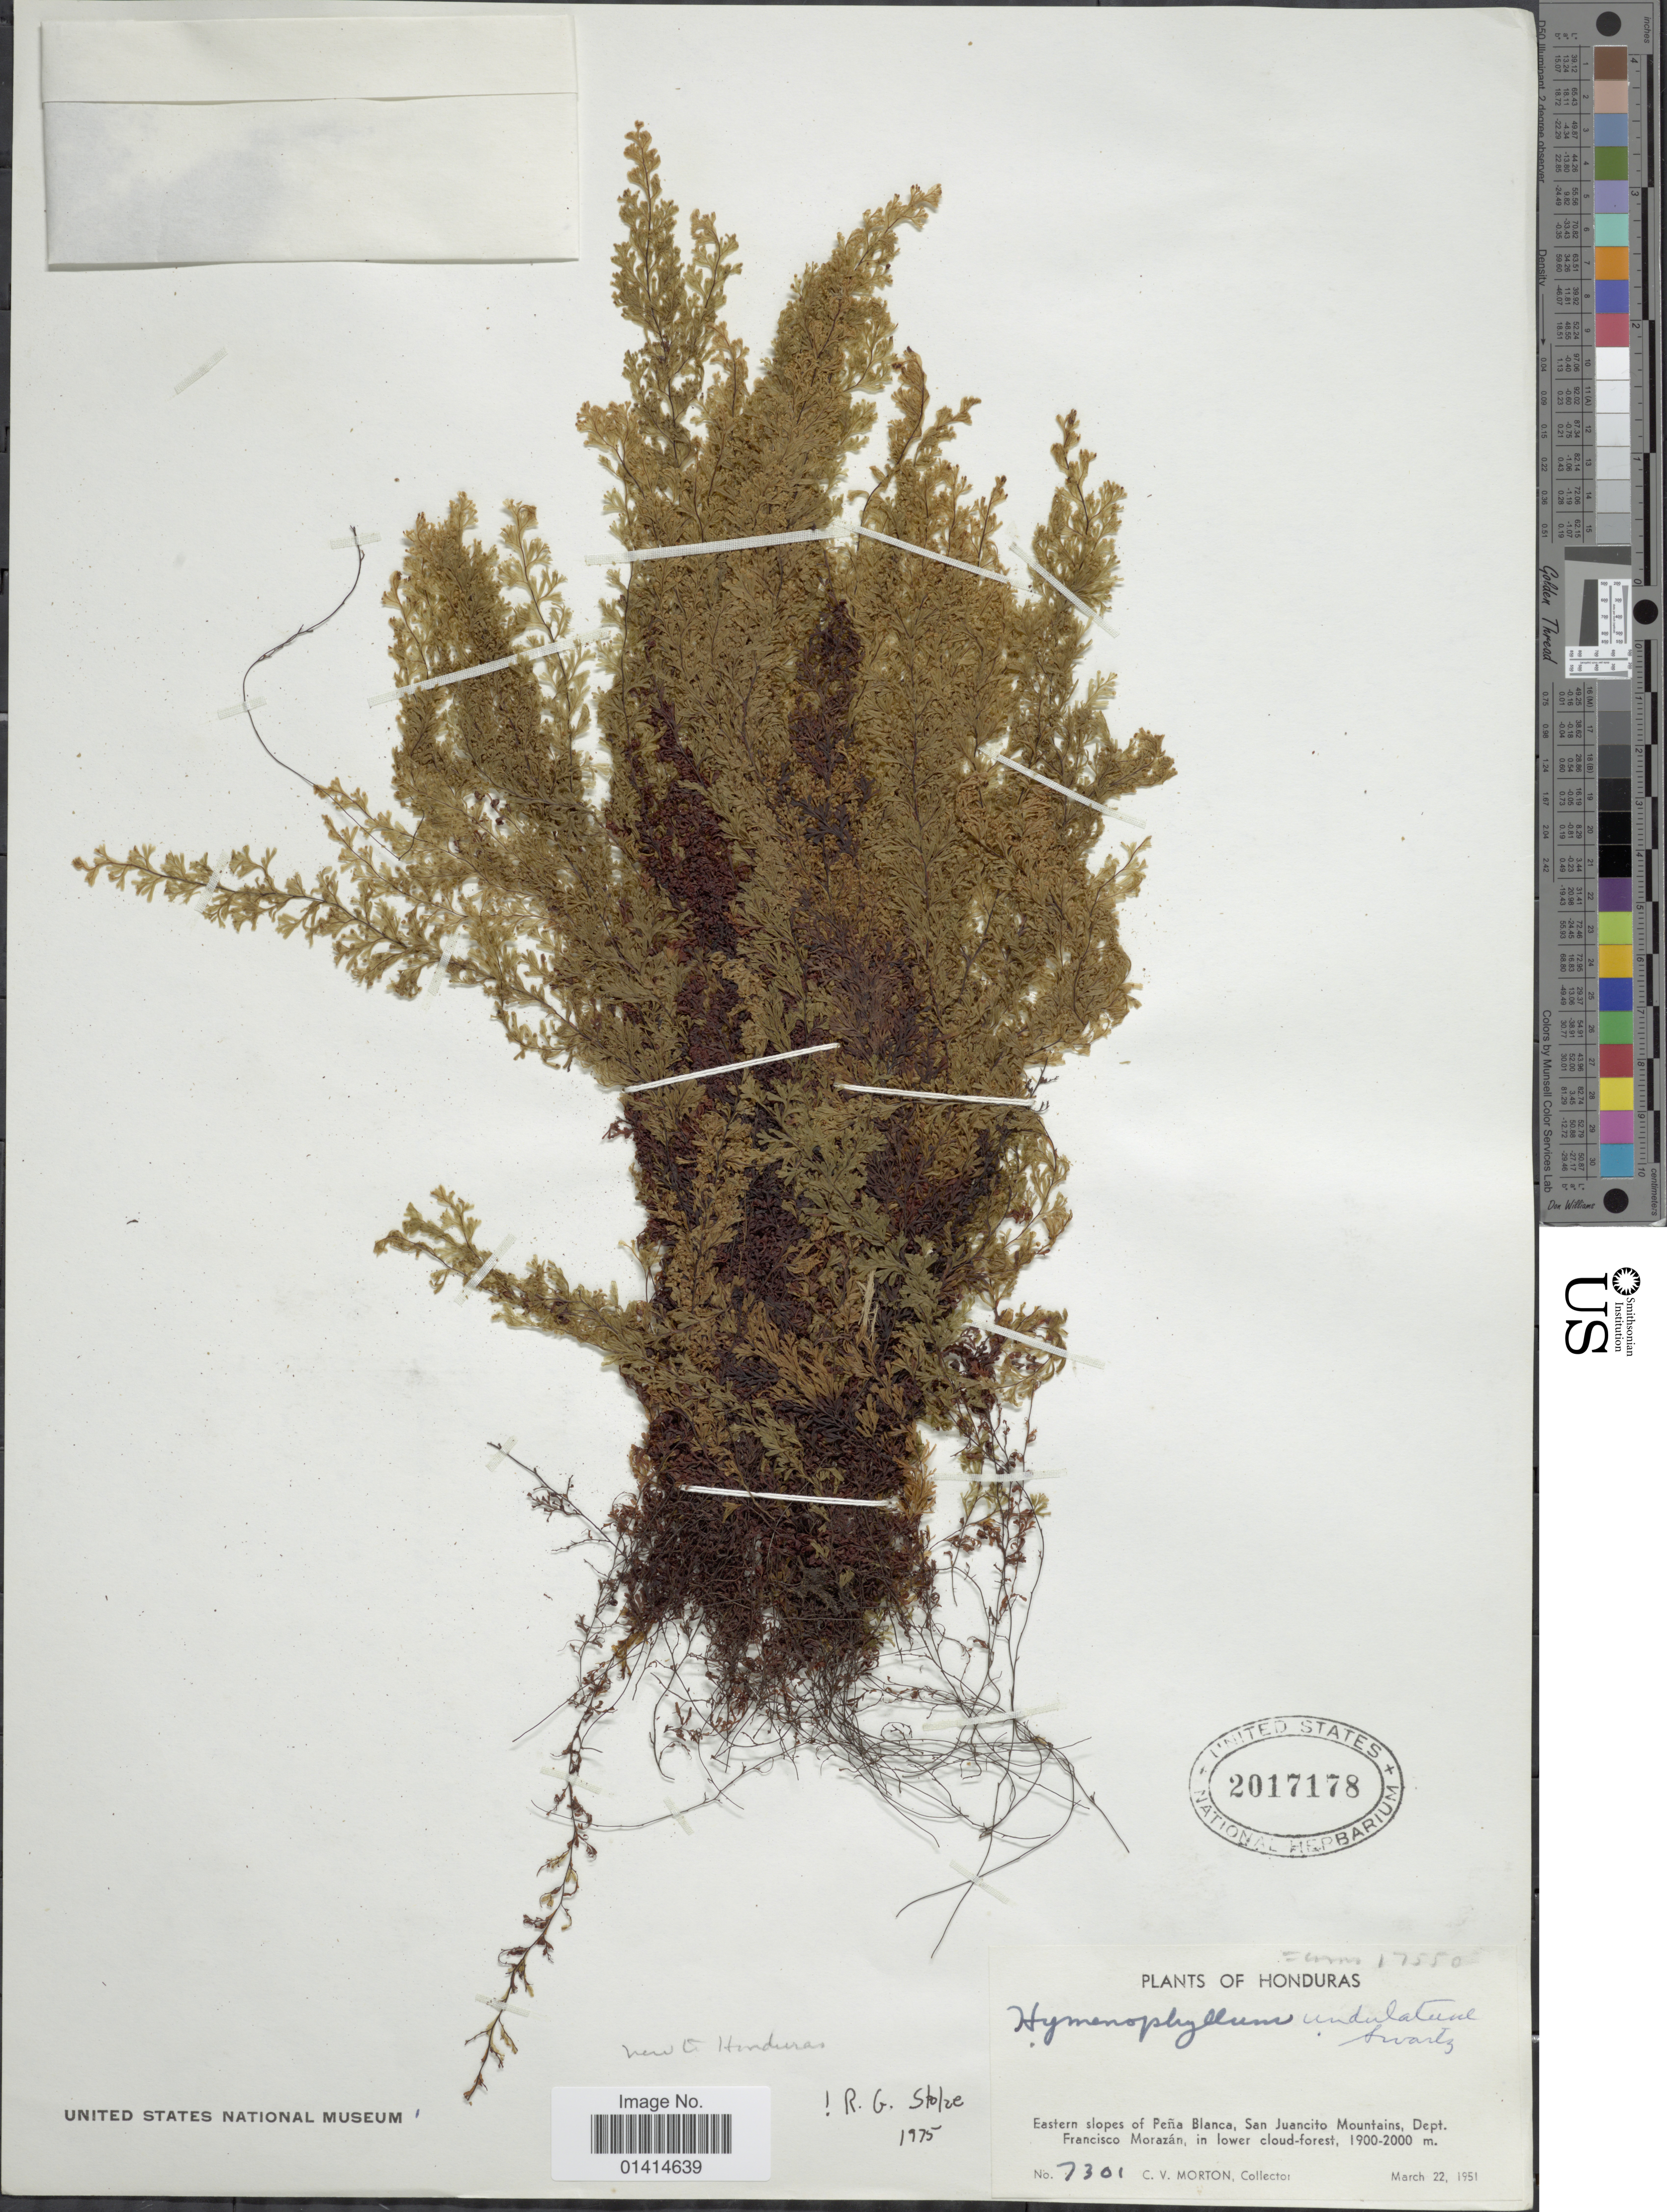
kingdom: Plantae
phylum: Tracheophyta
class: Polypodiopsida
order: Hymenophyllales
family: Hymenophyllaceae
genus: Hymenophyllum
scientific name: Hymenophyllum undulatum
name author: (Sw.) Sw.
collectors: C. V. Morton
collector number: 7301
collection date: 1951-03-22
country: Honduras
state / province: Fco. Morazán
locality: Eastern slopes of Peña Blanca, San Juancito Mountains, Dept Francisco Morazán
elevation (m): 1900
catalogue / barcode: US 2017178